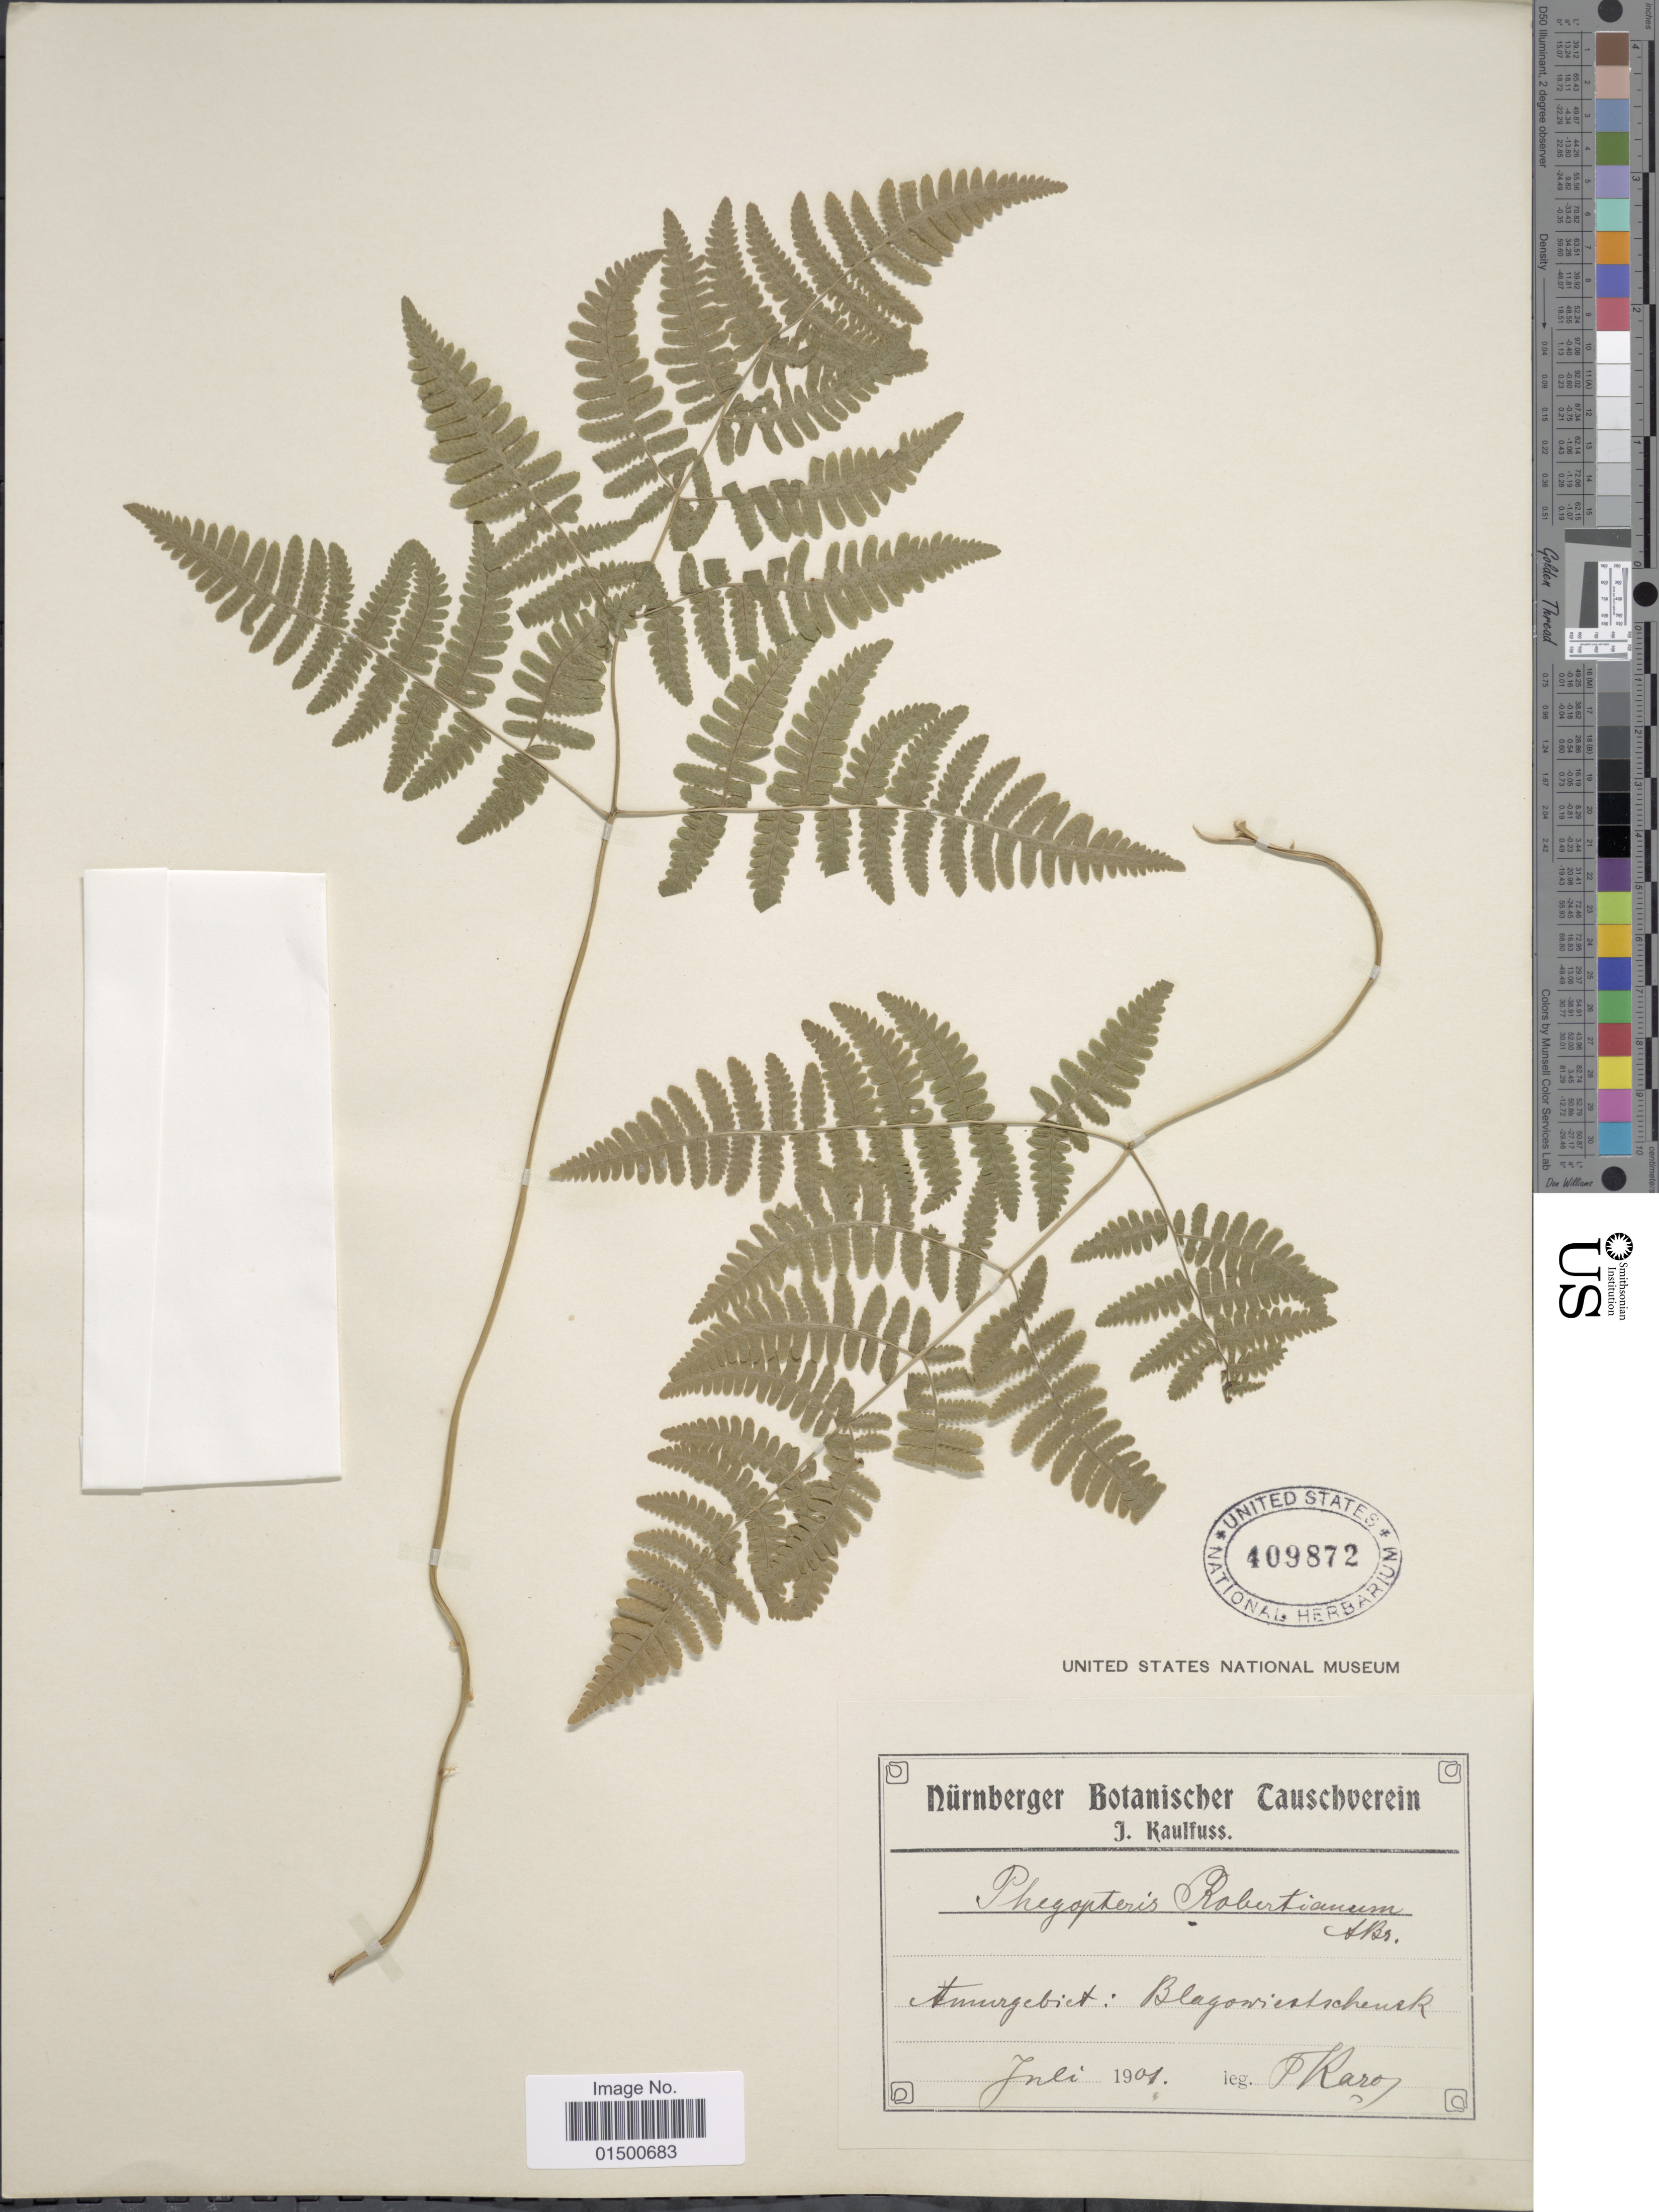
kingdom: Plantae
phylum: Tracheophyta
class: Polypodiopsida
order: Polypodiales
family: Cystopteridaceae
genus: Gymnocarpium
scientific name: Gymnocarpium robertianum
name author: (Hoffm.) Newman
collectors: F. Karo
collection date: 1901-07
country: Russian Federation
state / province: Amur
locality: Amurgebiet, Blagoveshchinsk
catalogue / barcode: US 409872